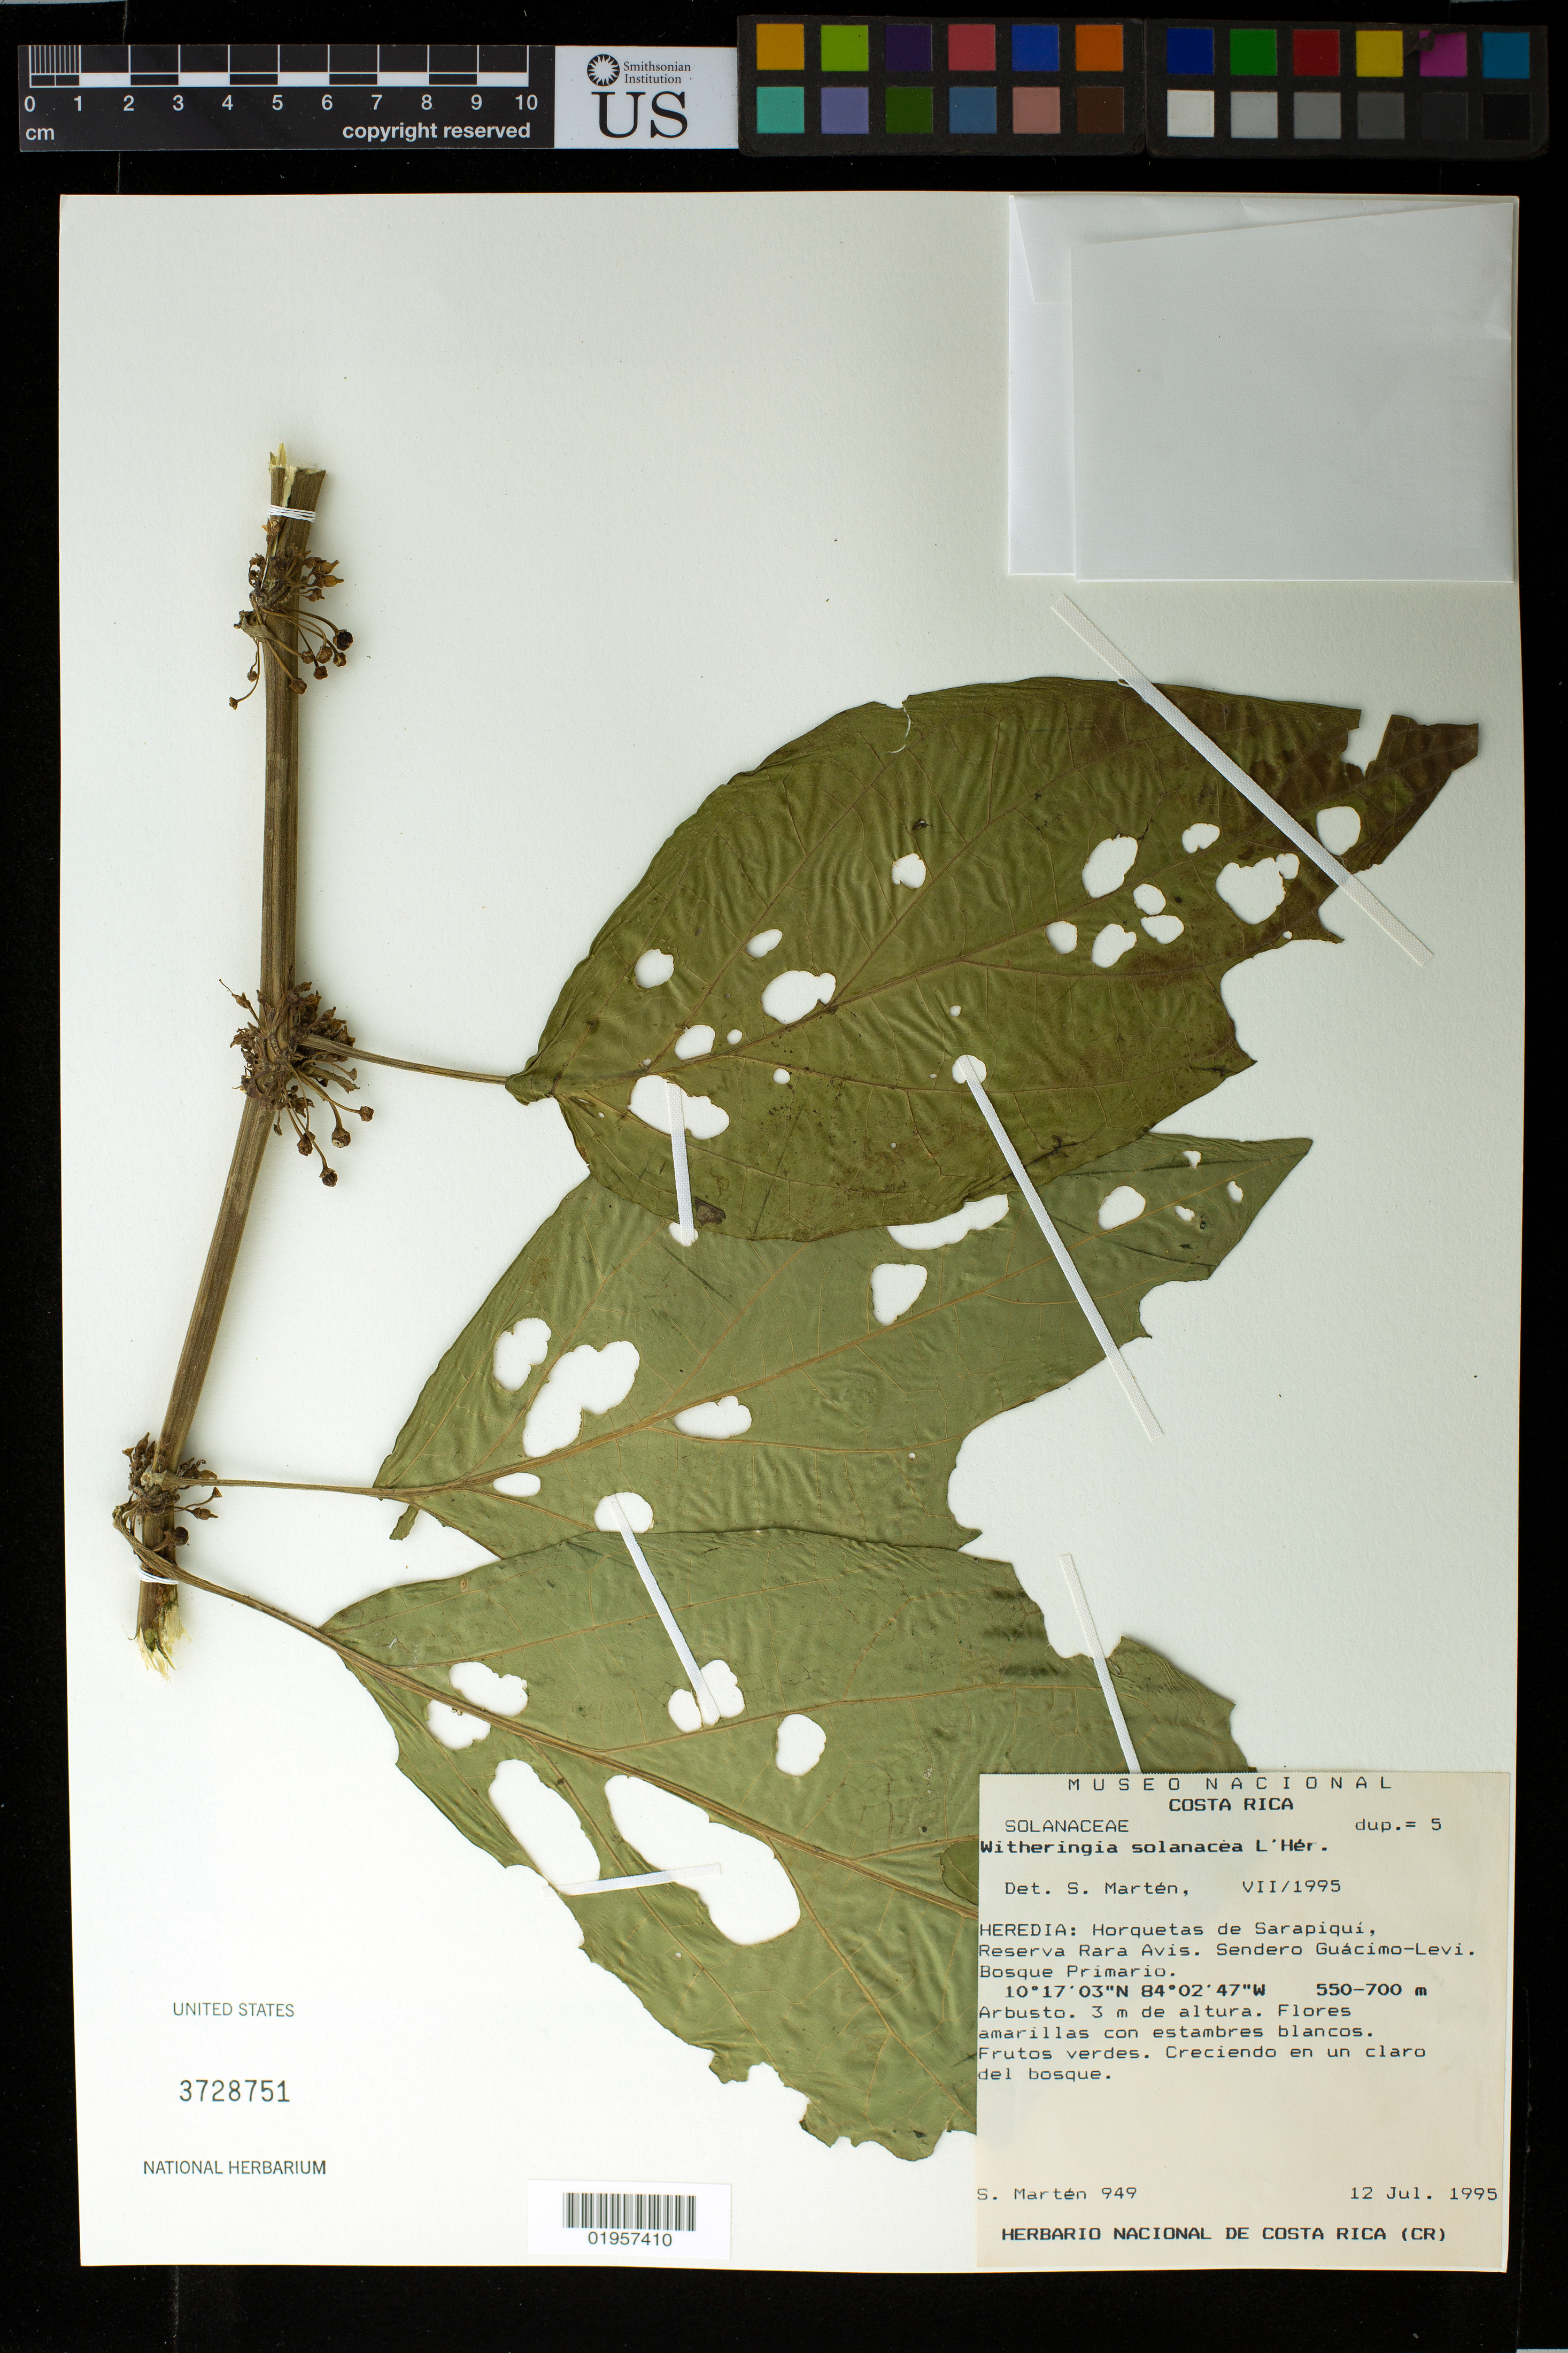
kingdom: Plantae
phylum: Tracheophyta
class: Magnoliopsida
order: Solanales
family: Solanaceae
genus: Witheringia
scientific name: Witheringia solanacea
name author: L'Hér.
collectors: S. Marten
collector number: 949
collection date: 1995-07-12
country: Costa Rica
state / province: Heredia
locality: Horquetas de Sarapiquí, Reserva Rara Avis, Sendero Guacimo-Levi, Bosque Primario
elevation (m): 550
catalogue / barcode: US 3728751